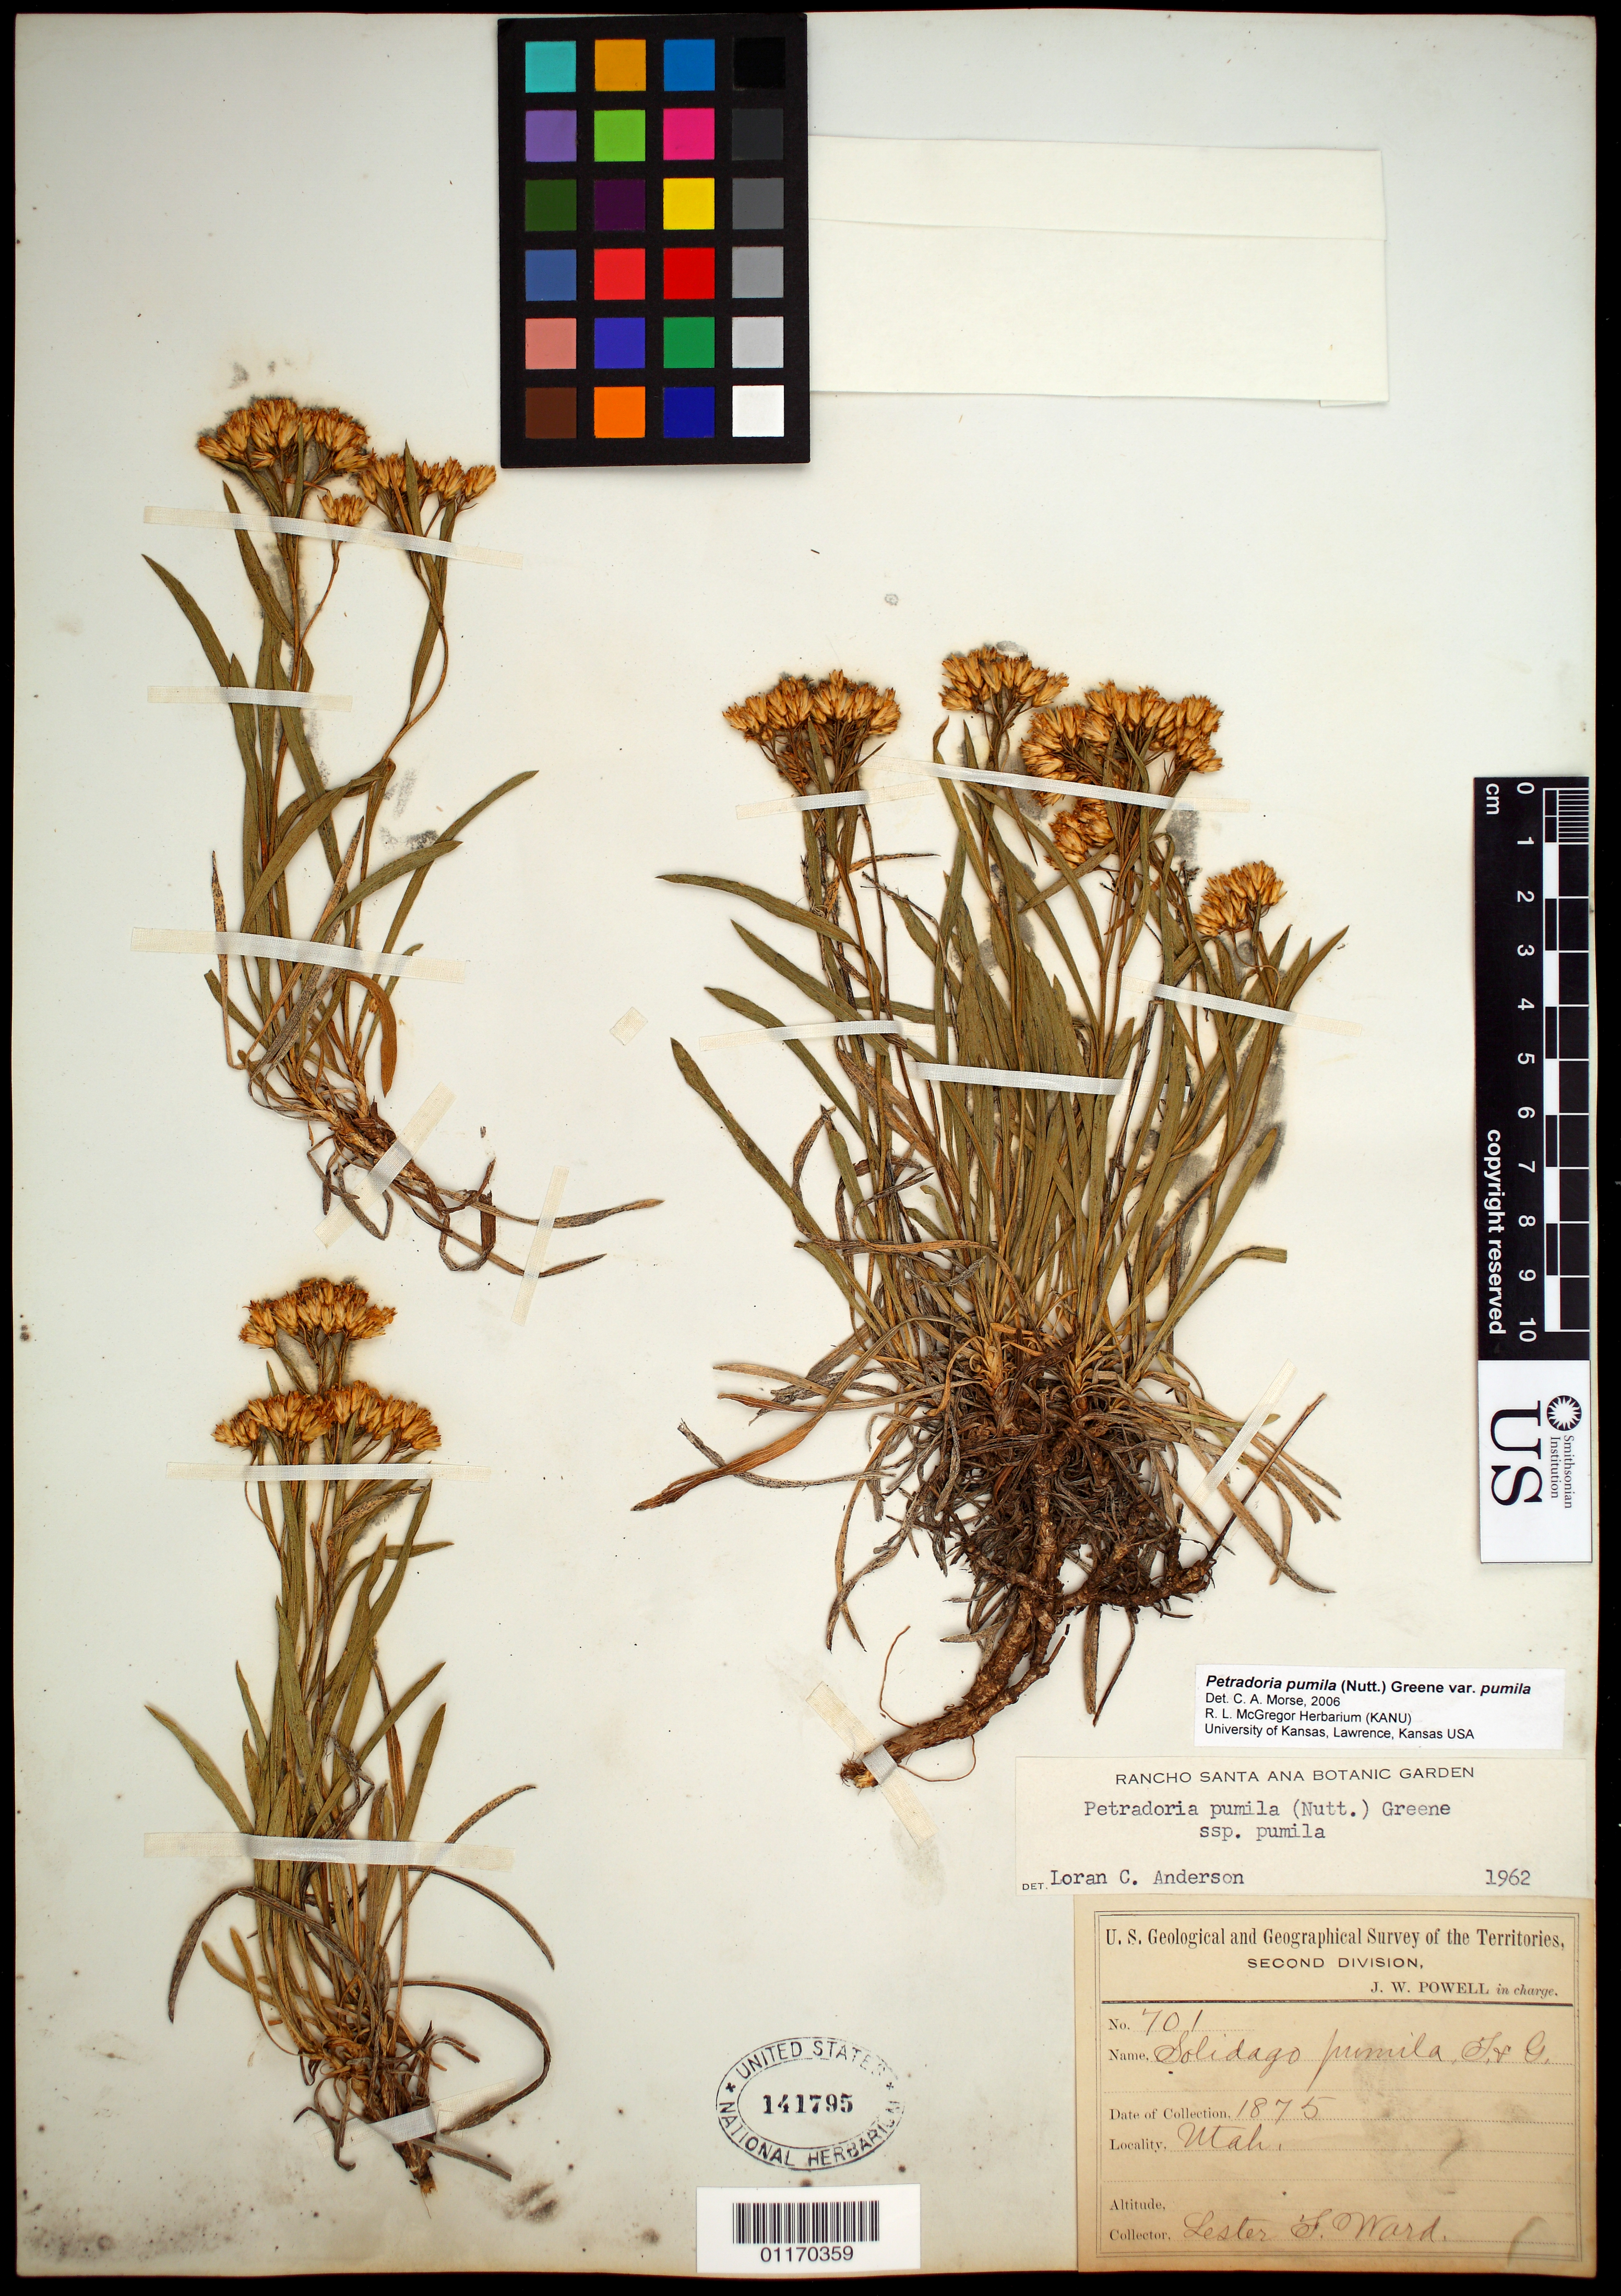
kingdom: Plantae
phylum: Tracheophyta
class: Magnoliopsida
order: Asterales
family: Asteraceae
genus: Petradoria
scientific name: Petradoria pumila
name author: (Nutt.) Greene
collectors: L. F. Ward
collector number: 701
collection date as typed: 1875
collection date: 1875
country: United States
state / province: Utah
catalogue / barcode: US 141795